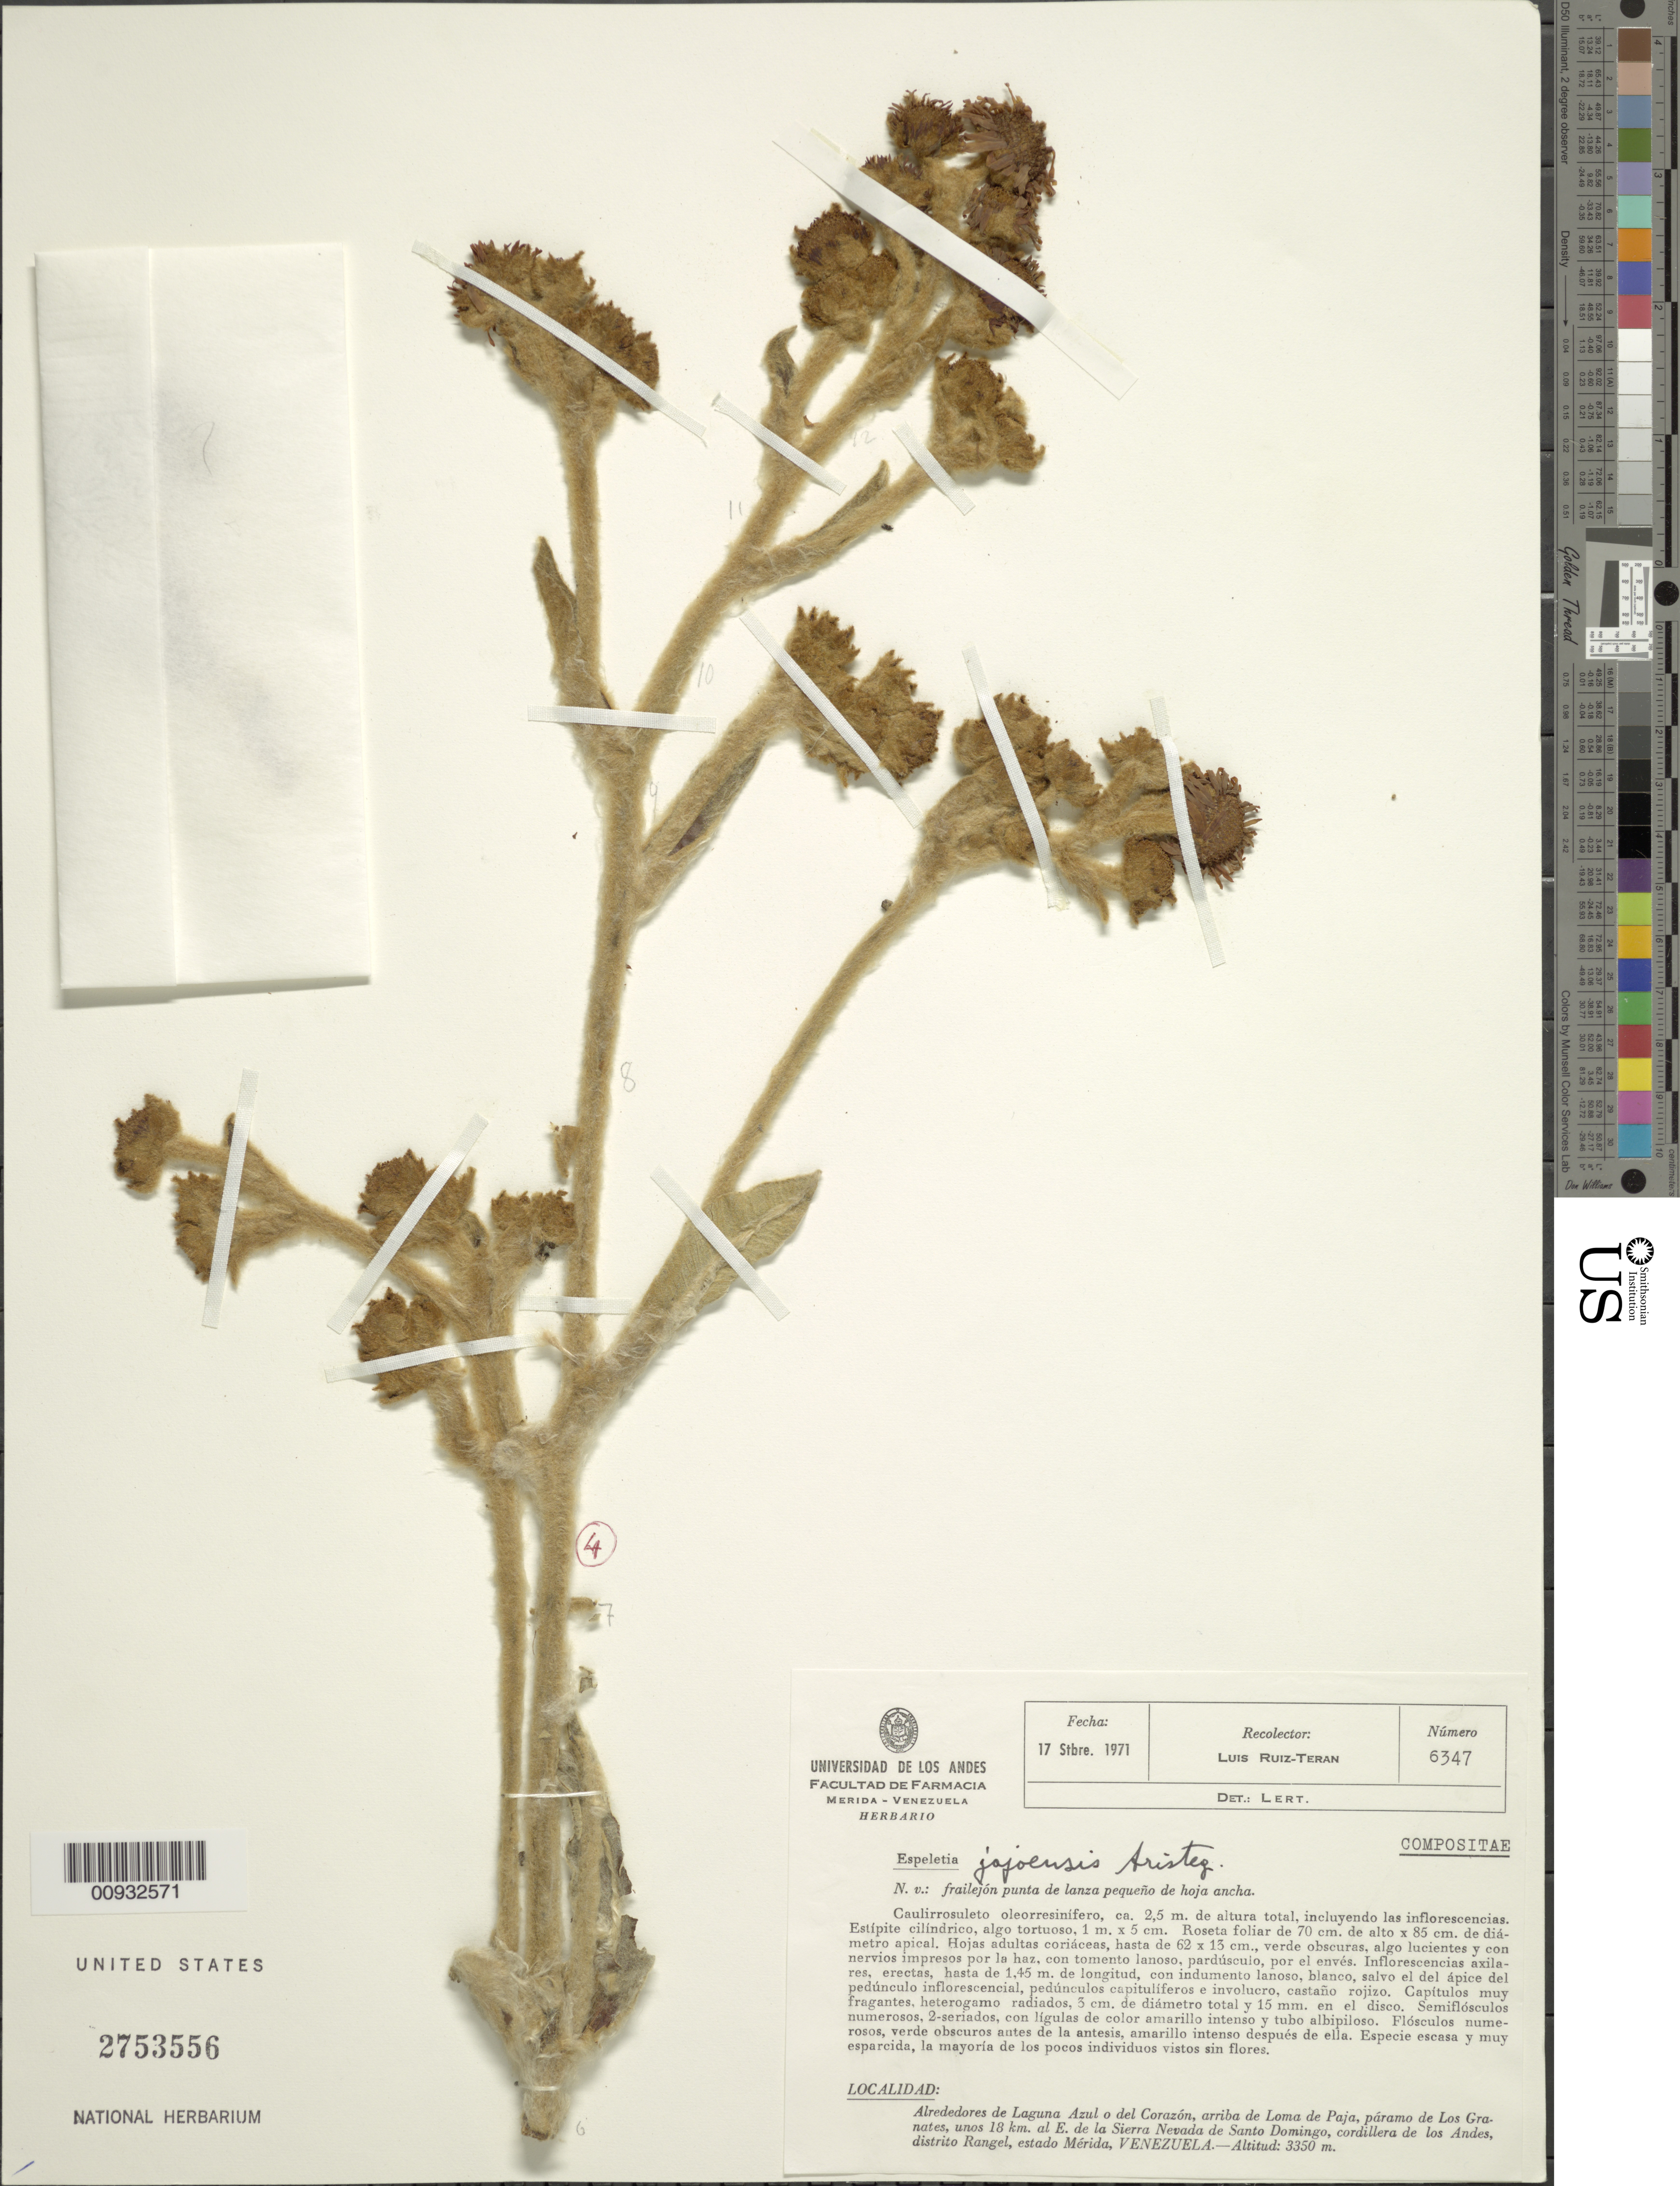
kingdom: Plantae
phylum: Tracheophyta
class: Magnoliopsida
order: Asterales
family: Asteraceae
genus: Espeletia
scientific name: Espeletia jajoensis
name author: Aristeg.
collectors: L. Teran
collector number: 6347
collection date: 1971-09-17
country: Venezuela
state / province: Mérida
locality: Alrededores de Laguna Azul o del Corazon, arriba de Loma de Paja, paramo de Los Granates, unos 18 km. al E. de la Sierra Nevada de Santo Domingo, cordillera de los Andes, distrito Rangel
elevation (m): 3350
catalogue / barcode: US 2753556